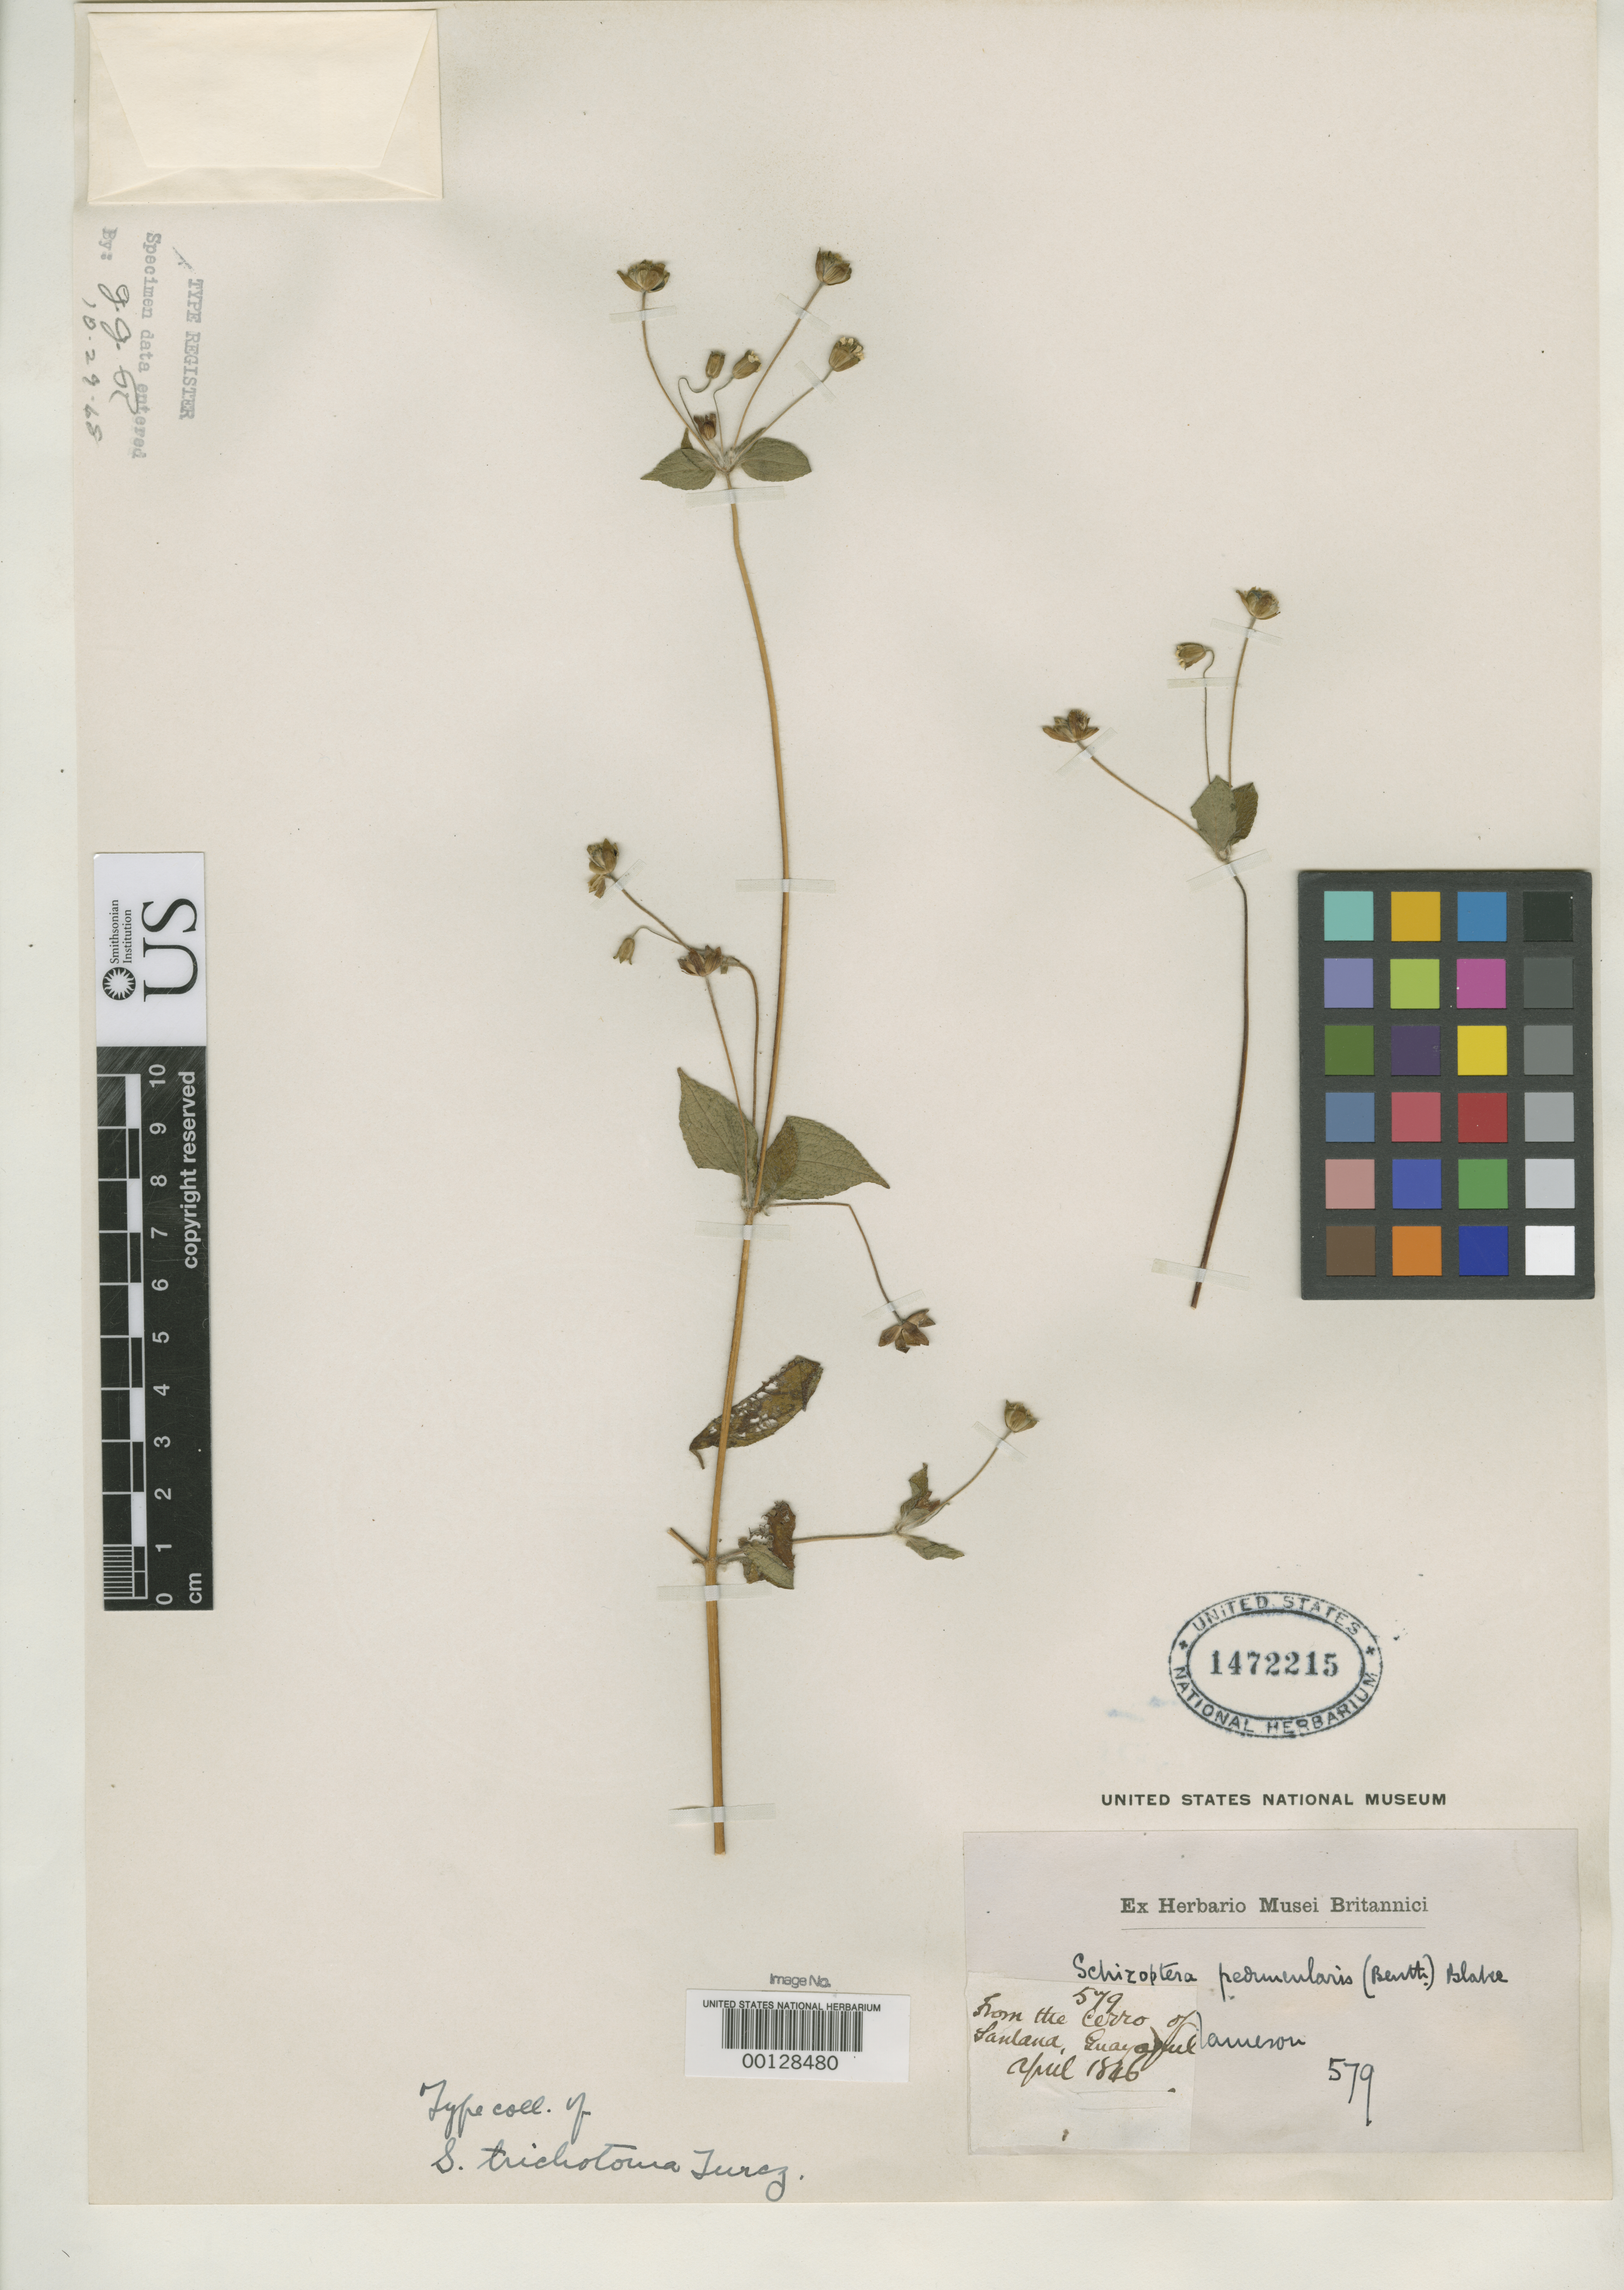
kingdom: Plantae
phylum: Tracheophyta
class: Magnoliopsida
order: Asterales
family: Asteraceae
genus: Schizoptera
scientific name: Schizoptera trichotoma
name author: Turcz.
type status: Type Collection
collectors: W. Jameson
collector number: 579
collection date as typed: Apr 1846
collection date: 1846-04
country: Ecuador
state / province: Guayas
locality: Guayaquil.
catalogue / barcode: US 1472215